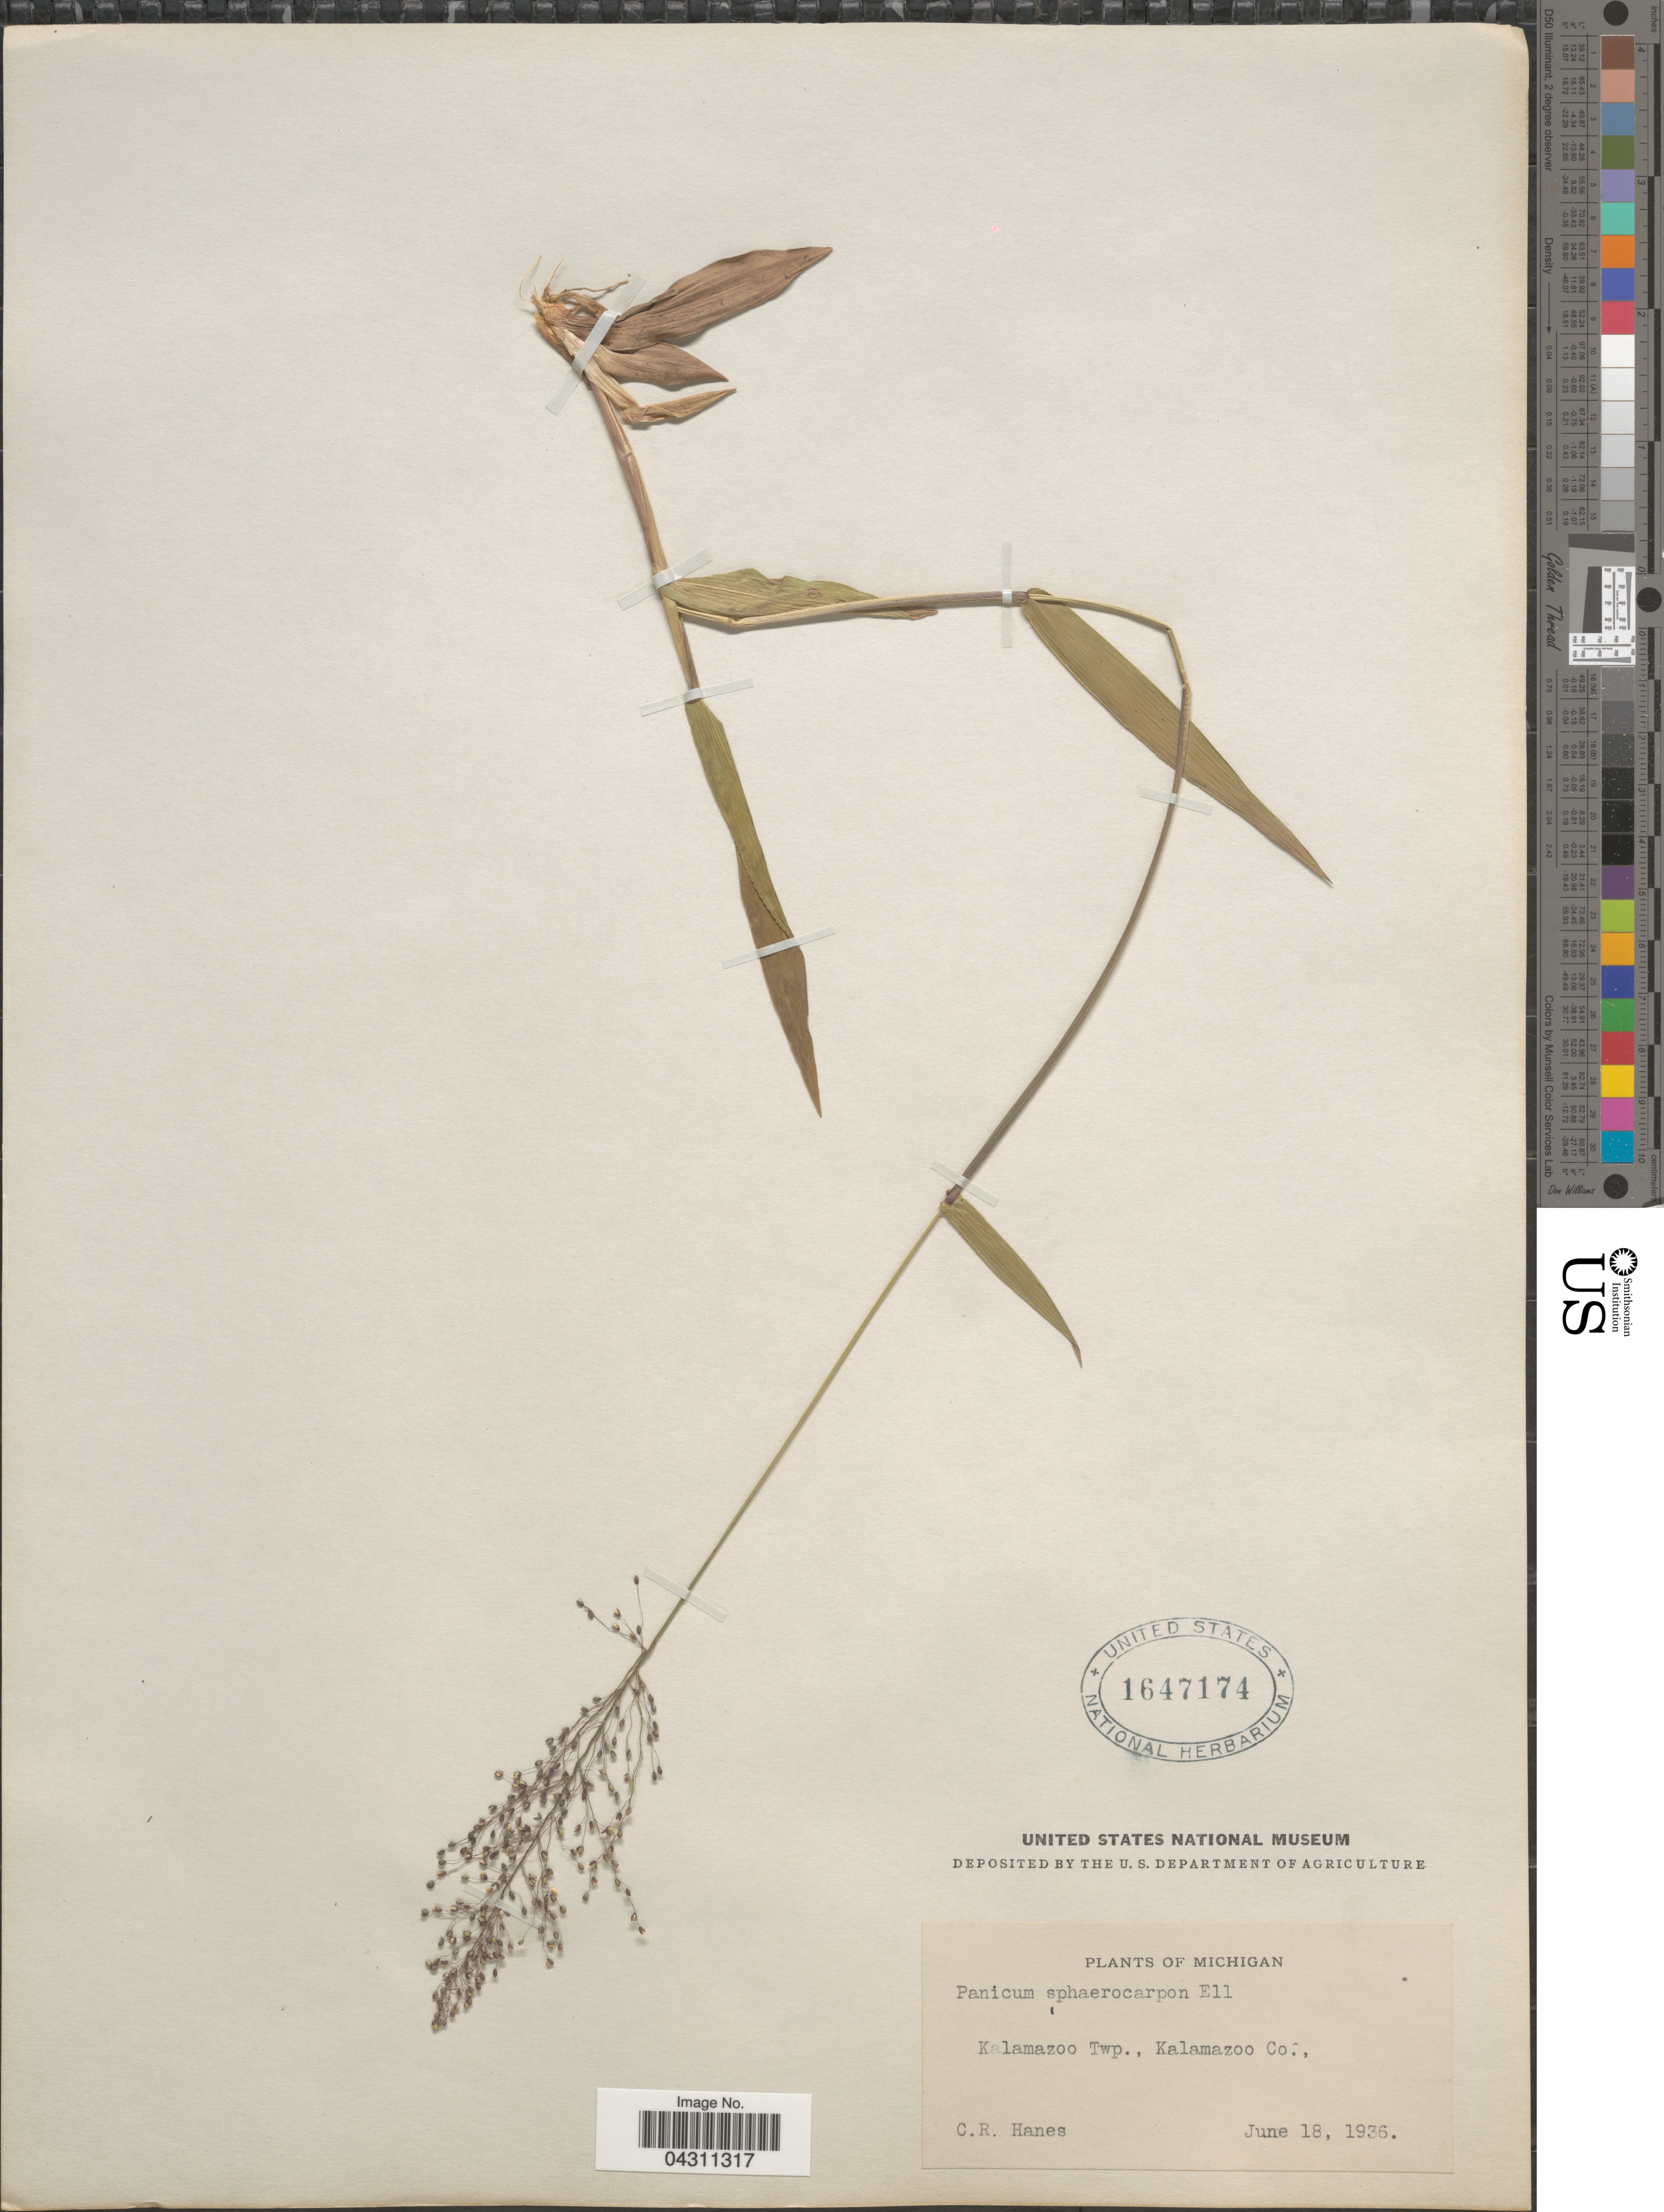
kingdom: Plantae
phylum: Tracheophyta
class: Liliopsida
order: Poales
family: Poaceae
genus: Dichanthelium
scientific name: Dichanthelium sphaerocarpon var. sphaerocarpon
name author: (Elliott) Gould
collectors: C. Hanes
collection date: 1936-06-18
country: United States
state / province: Michigan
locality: Kalamazoo Twp., Kalamazoo Co.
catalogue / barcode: US 1647174